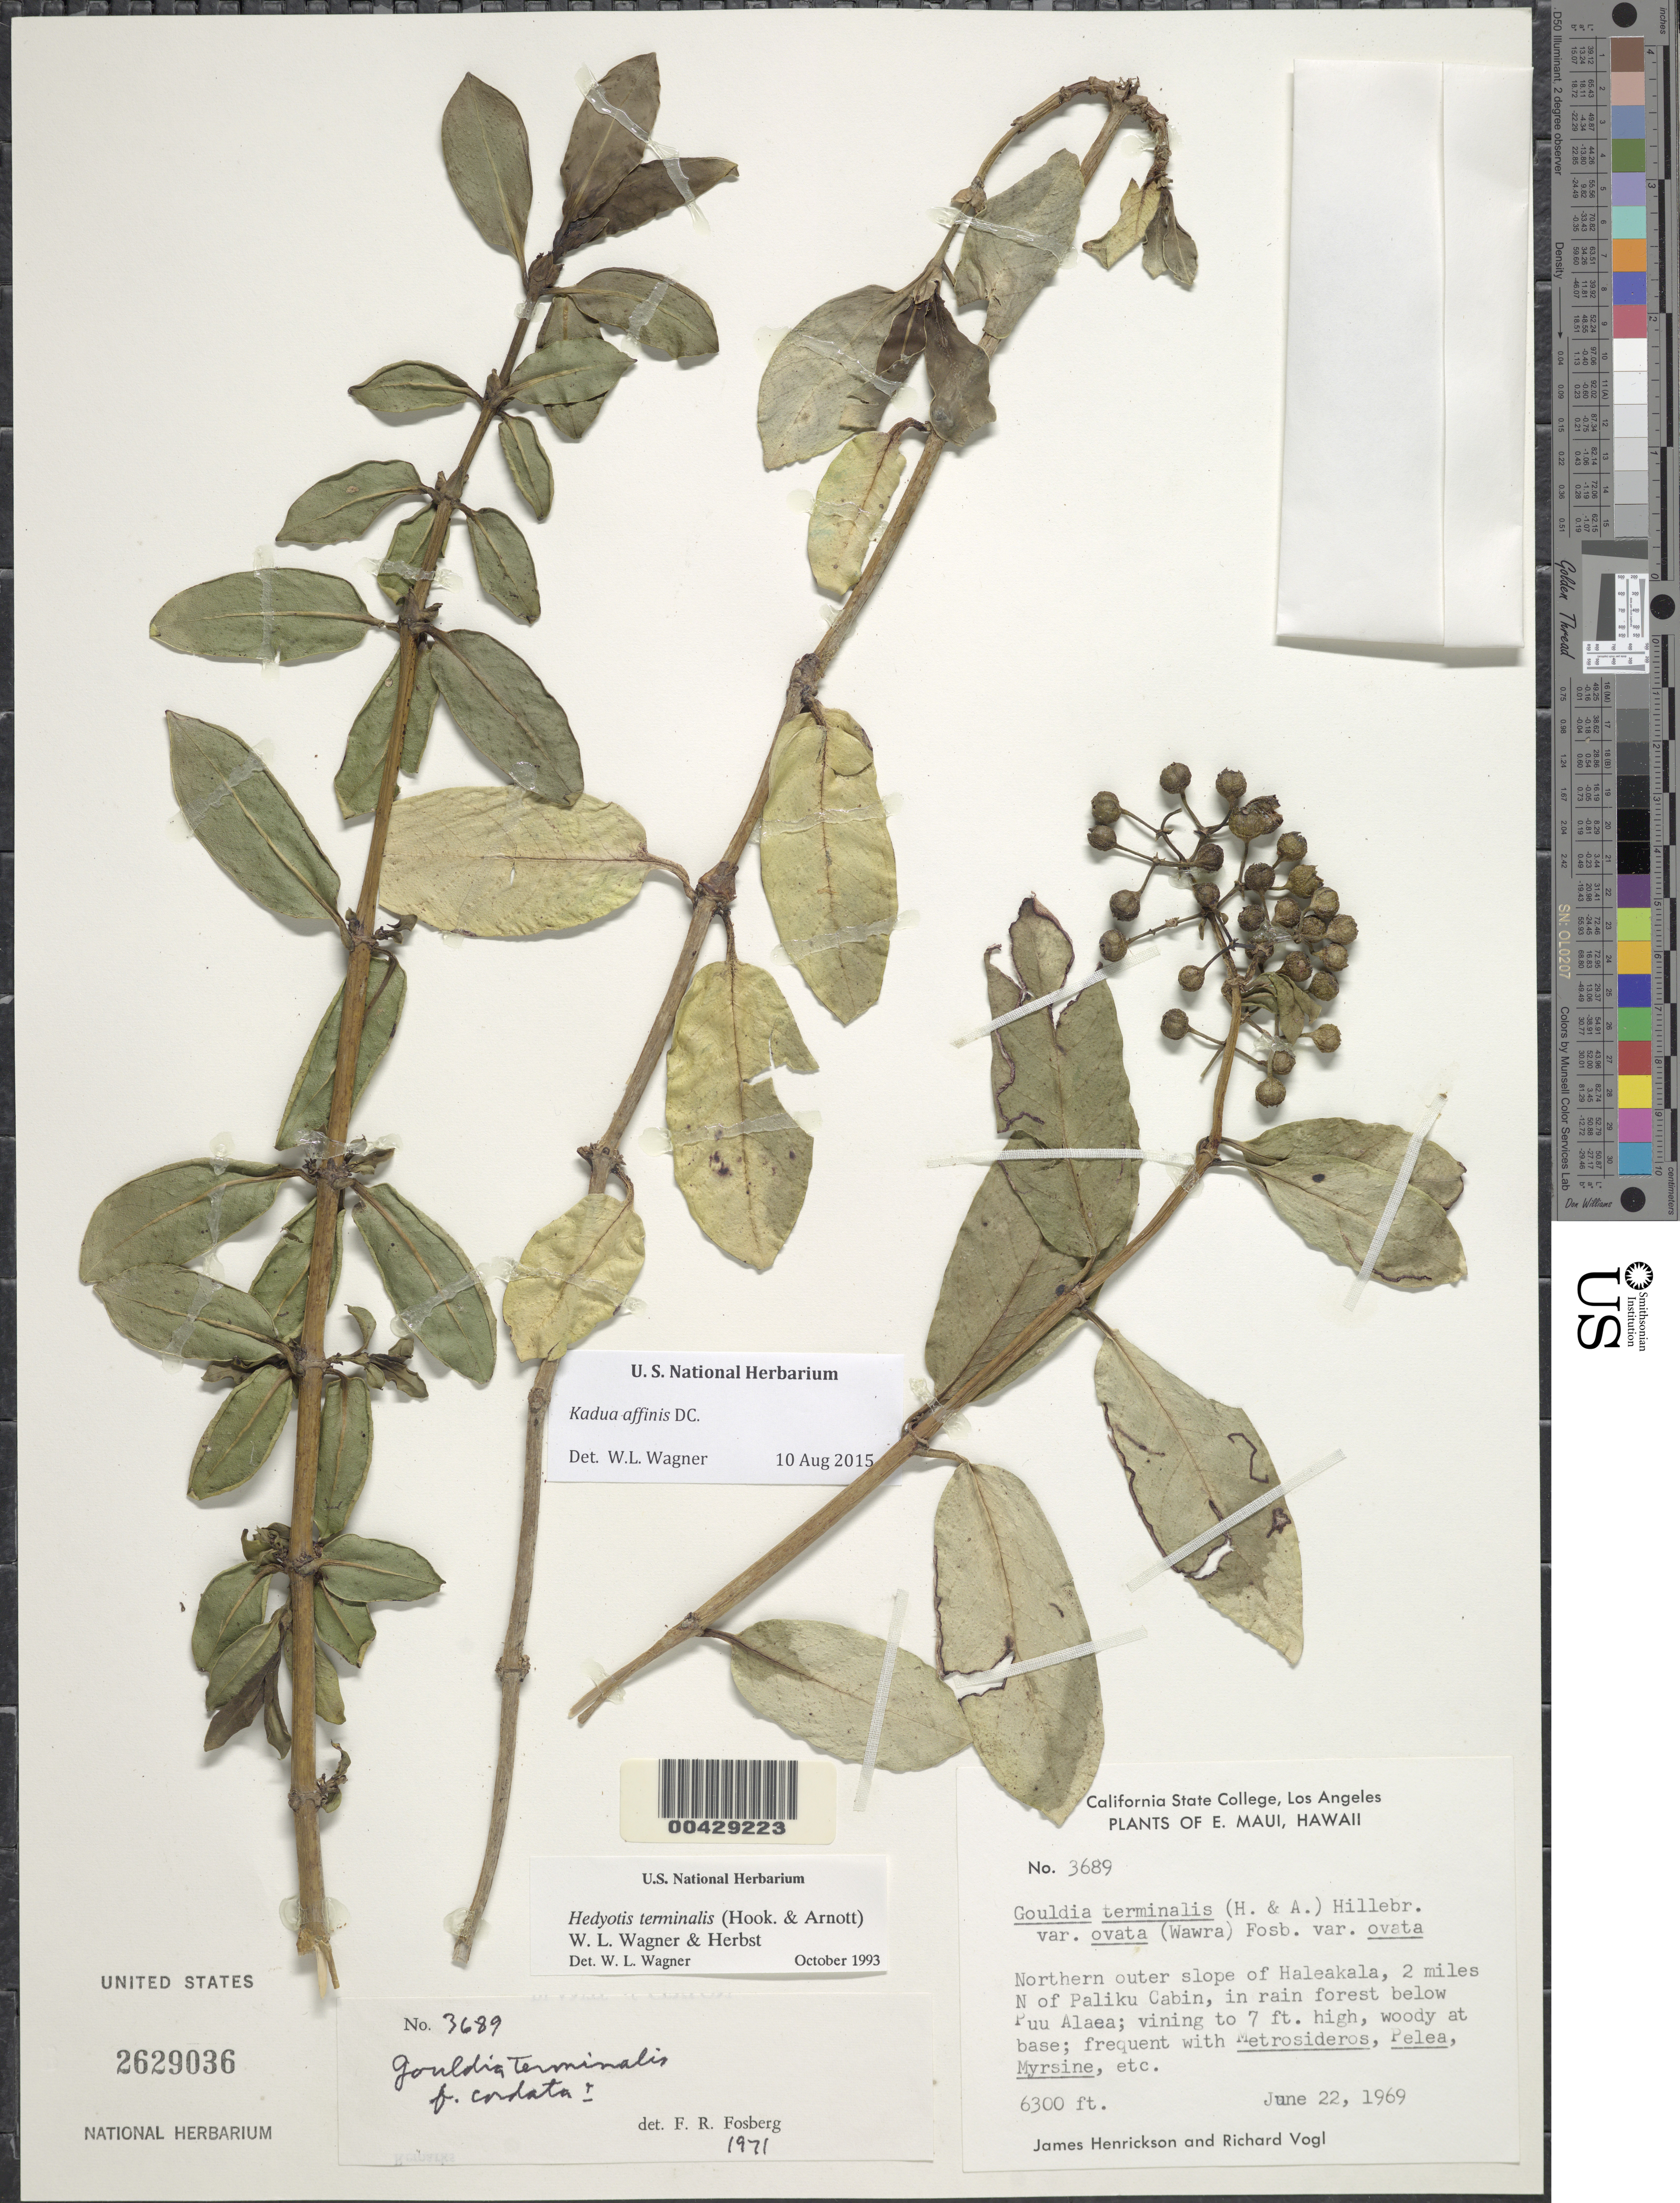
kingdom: Plantae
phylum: Tracheophyta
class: Magnoliopsida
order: Gentianales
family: Rubiaceae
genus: Kadua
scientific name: Kadua affinis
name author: DC.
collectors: J. S. Henrickson & R. Vogl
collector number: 3689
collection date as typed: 22 Jun 1969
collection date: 1969-06-22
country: United States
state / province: Hawaii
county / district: Maui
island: Maui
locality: N outer slope of Haleakala, 2 mi. N of Paliku Cabin, below Puu Alaea, E Maui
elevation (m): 1920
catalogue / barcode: US 2629036